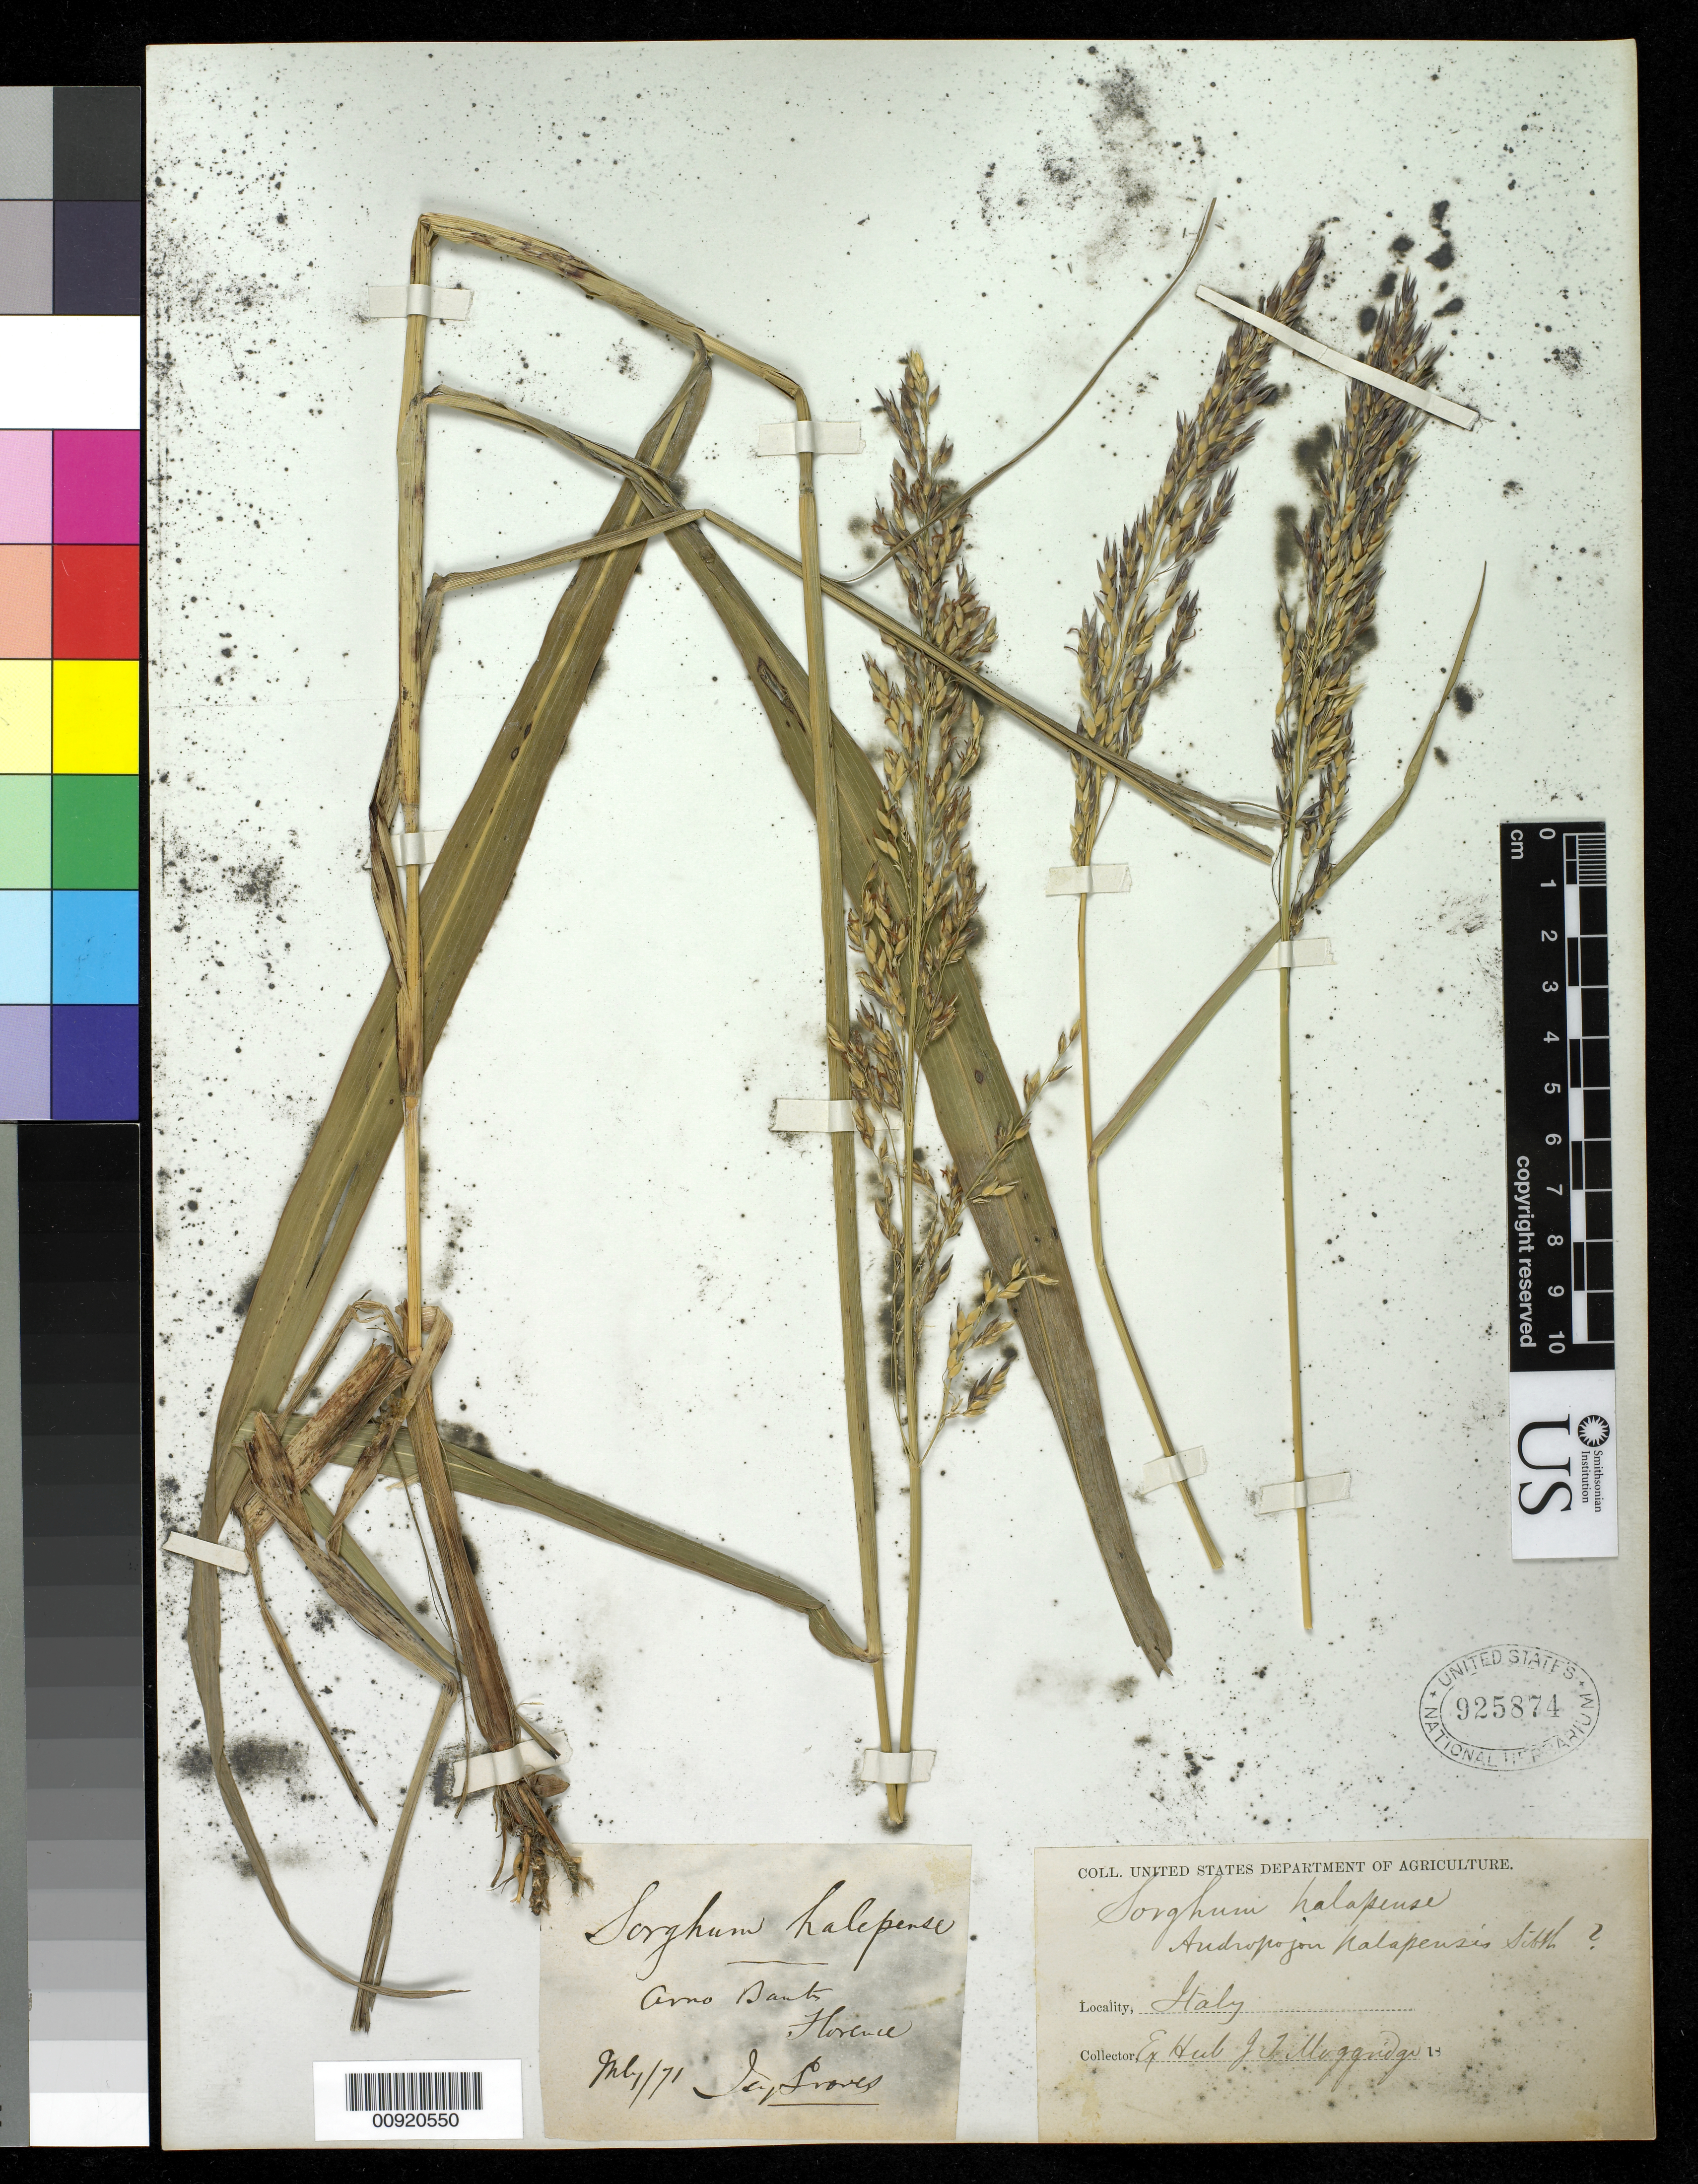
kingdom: Plantae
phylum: Tracheophyta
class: Liliopsida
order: Poales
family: Poaceae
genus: Sorghum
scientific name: Sorghum halepense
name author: (L.) Pers.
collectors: ex herb. J.T. Moggridge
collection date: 1871-07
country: Italy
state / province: Tuscany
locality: Florence: Arno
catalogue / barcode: US 925874